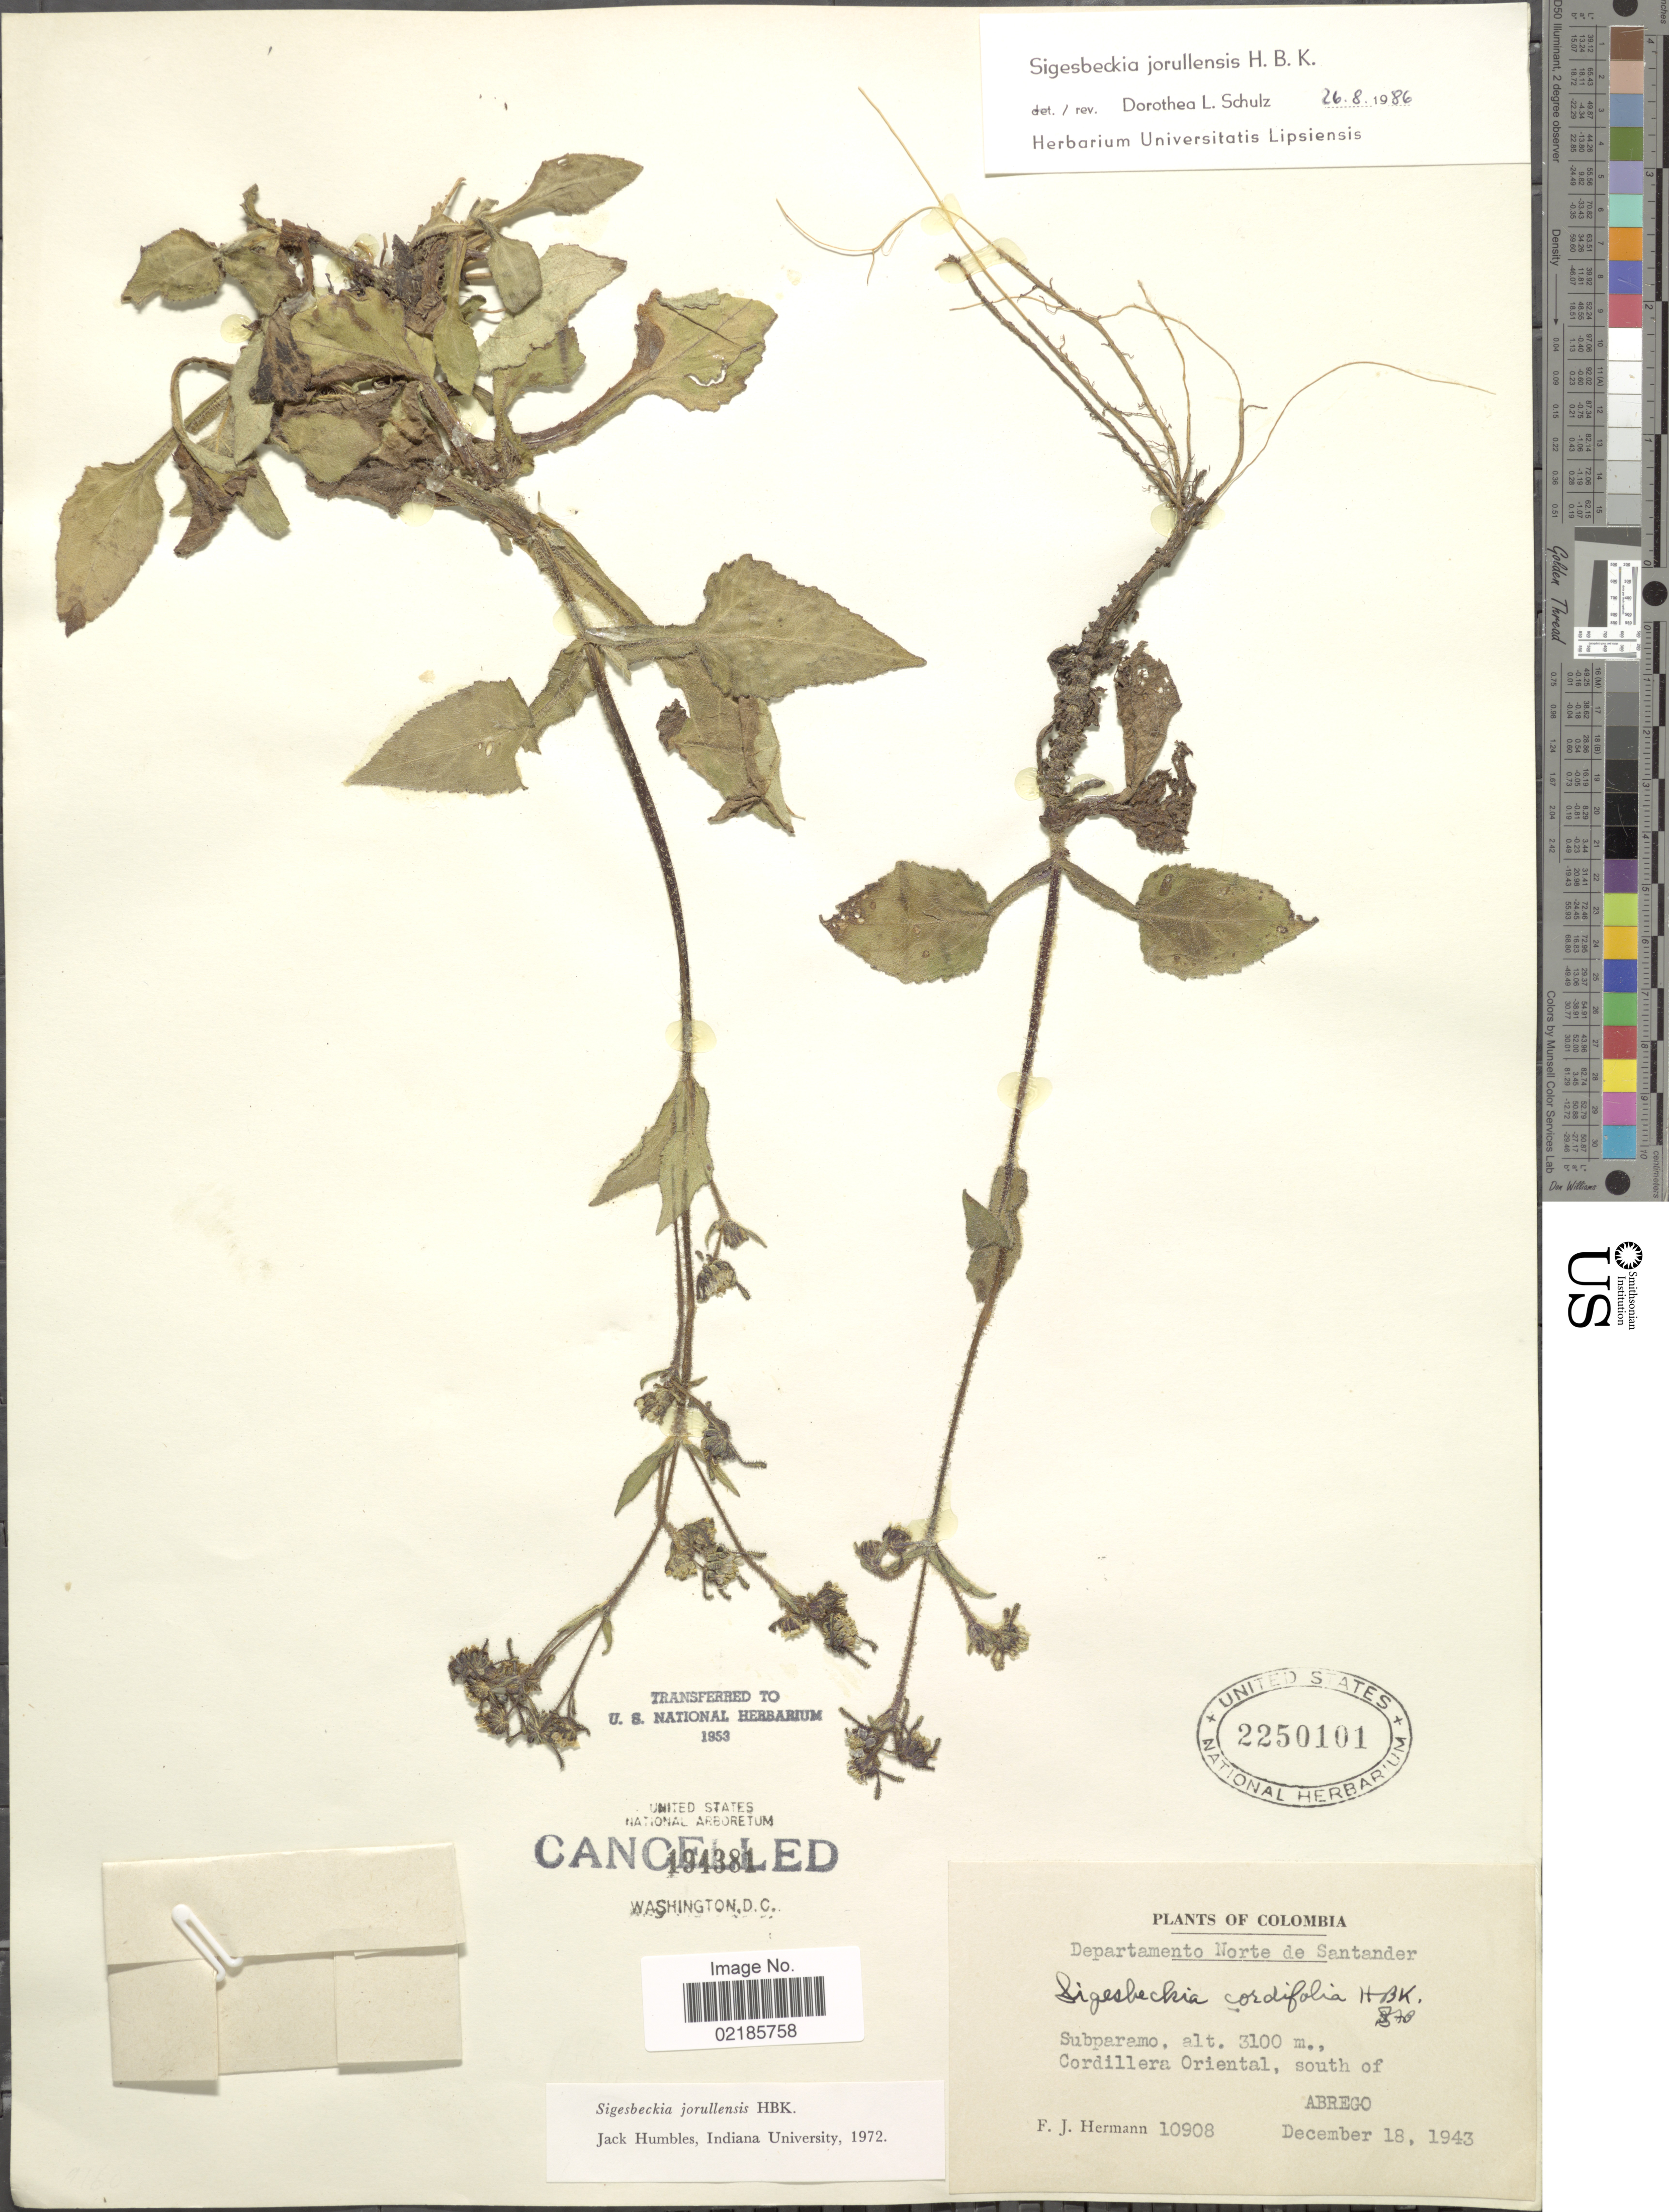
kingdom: Plantae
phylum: Tracheophyta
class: Magnoliopsida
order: Asterales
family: Asteraceae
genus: Sigesbeckia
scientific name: Sigesbeckia jorullensis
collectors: F. J. Hermann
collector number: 10908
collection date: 1943-12-18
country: Colombia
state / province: Norte de Santander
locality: Subparamo, Cordillera Oriental, south of Abrego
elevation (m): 3100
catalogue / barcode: US 2250101